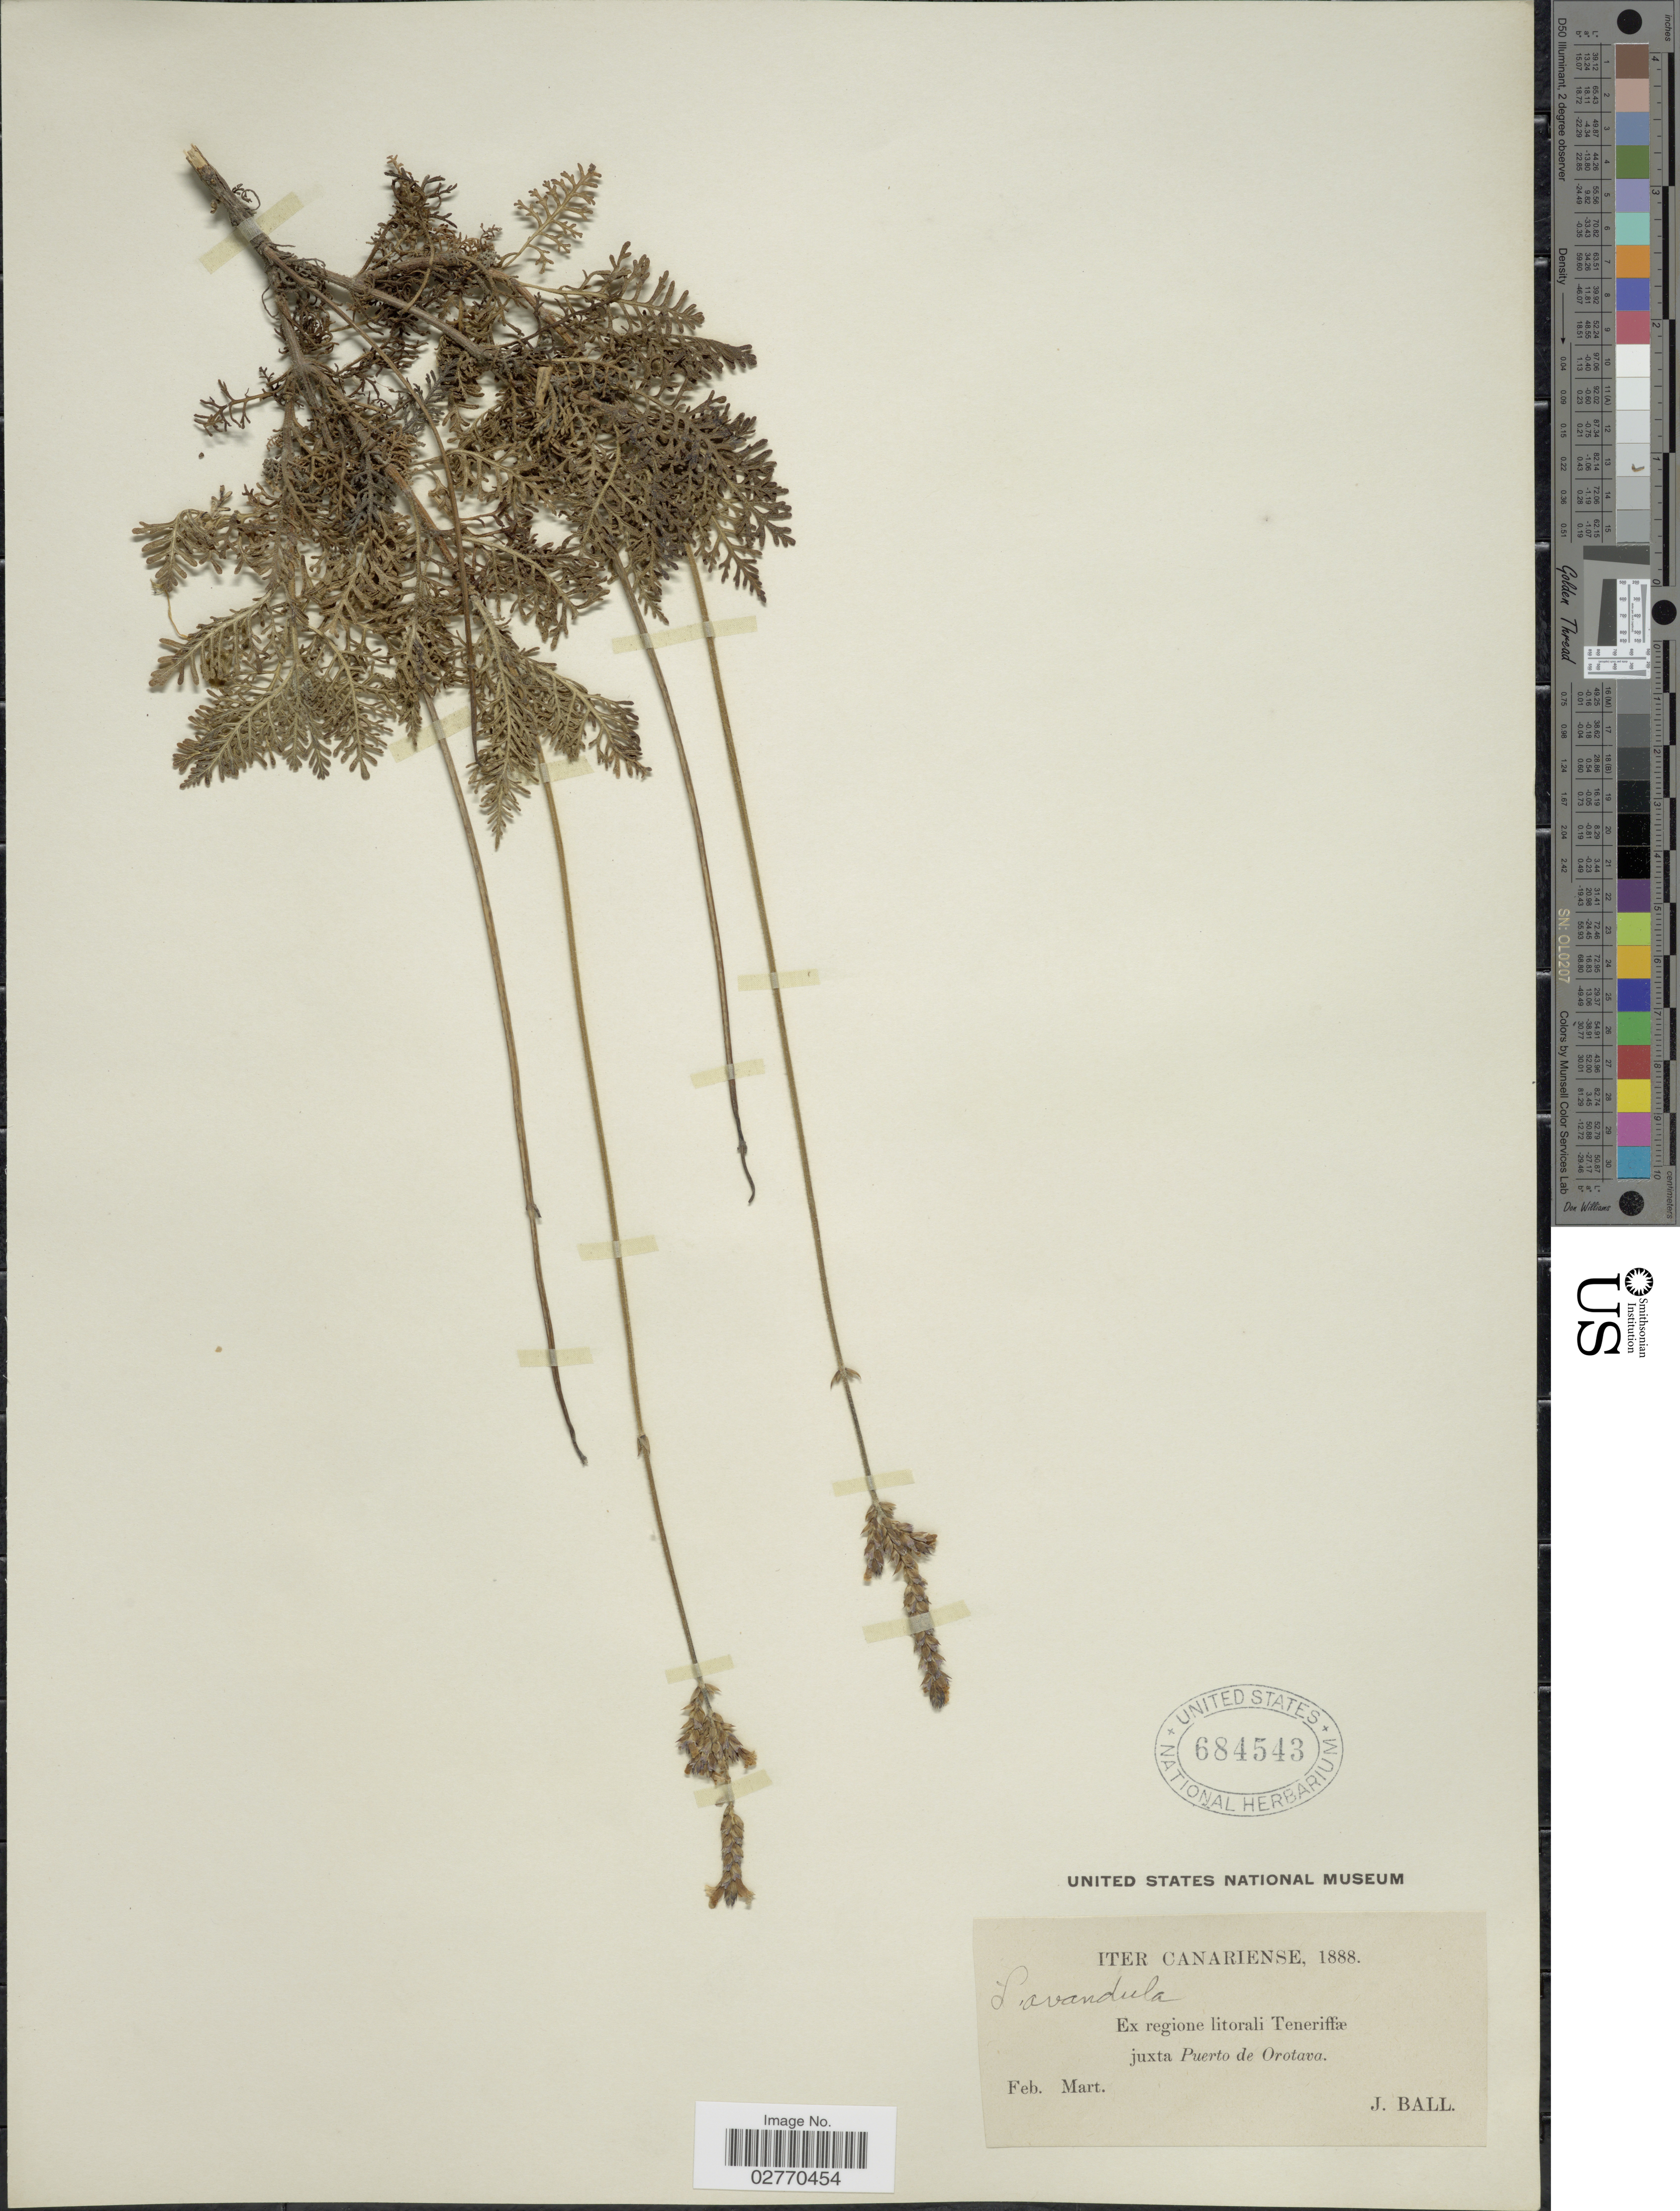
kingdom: Plantae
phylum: Tracheophyta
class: Magnoliopsida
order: Lamiales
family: Lamiaceae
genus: Lavandula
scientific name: Lavandula pinnata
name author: Lundmark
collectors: J. Ball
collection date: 1888-02/1888-03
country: Spain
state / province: Canarias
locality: Ex regione litorali Teneriffae juxta Puerto de Orotava.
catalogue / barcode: US 684543